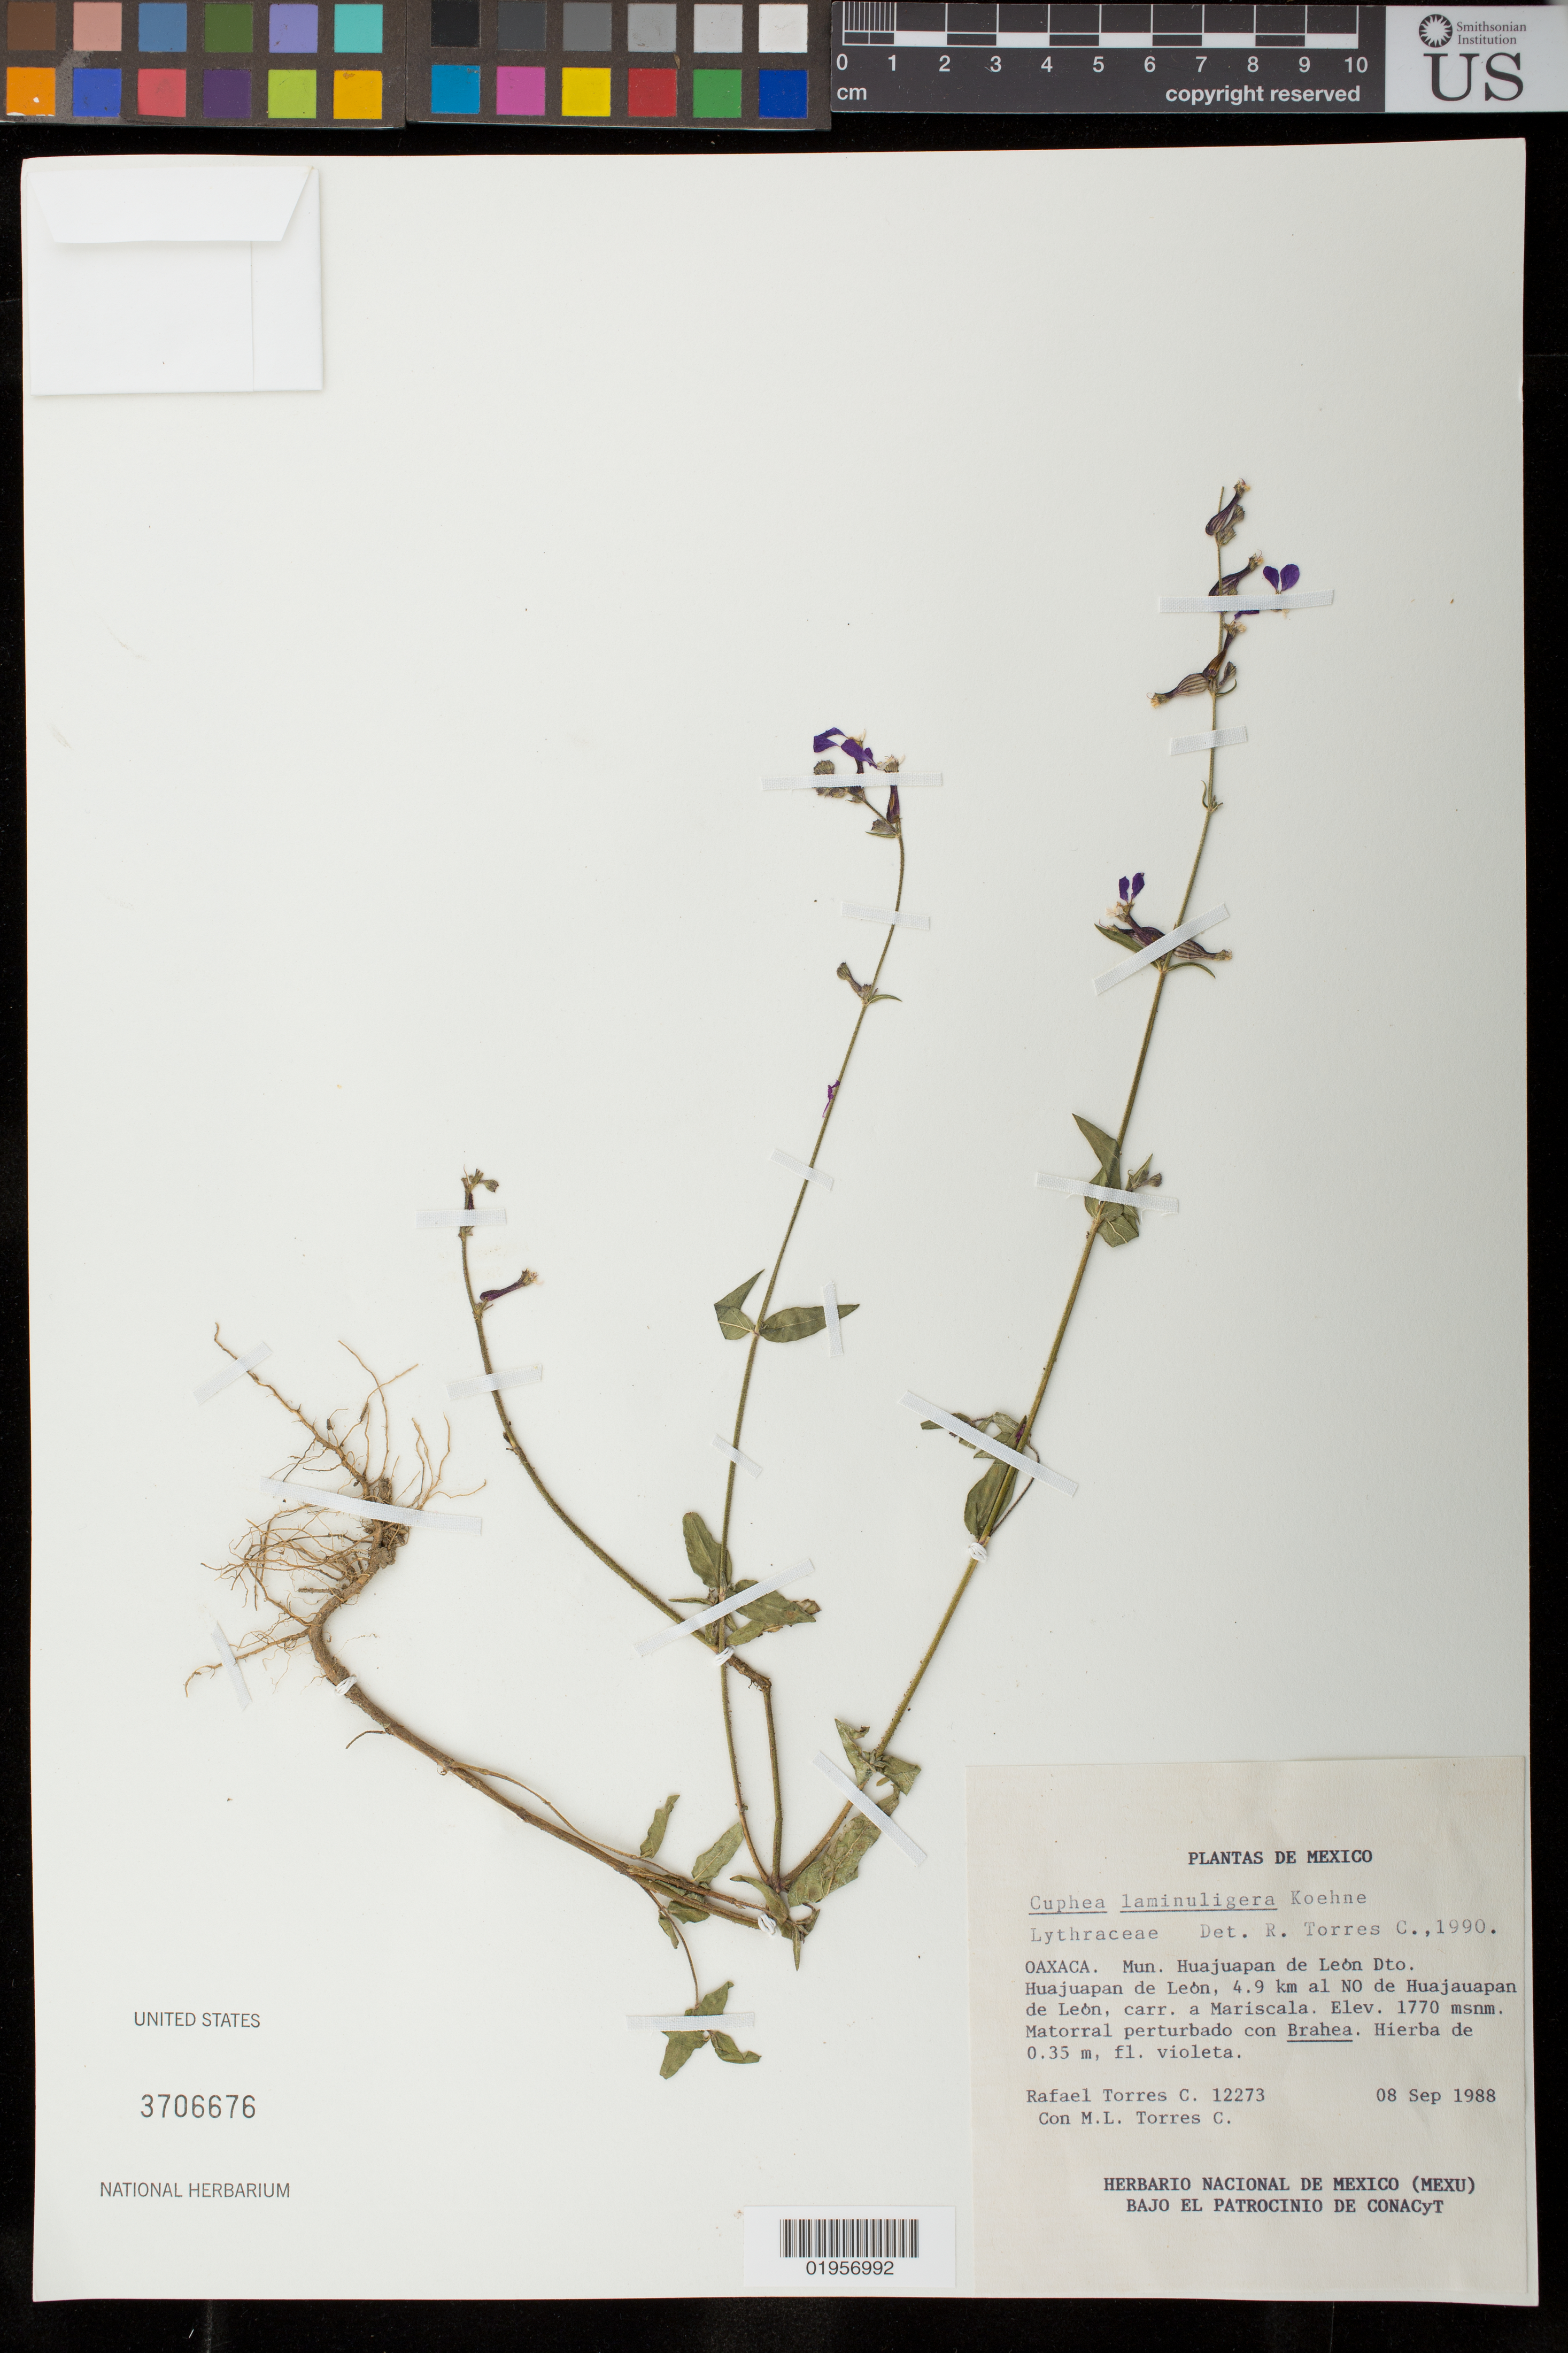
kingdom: Plantae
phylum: Tracheophyta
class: Magnoliopsida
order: Myrtales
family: Lythraceae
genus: Cuphea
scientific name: Cuphea laminuligera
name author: Koehne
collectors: R. A. Torres & M. L. Torres Colin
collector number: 12273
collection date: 1988-09-08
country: Mexico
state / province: Oaxaca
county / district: Huajuapan de Leon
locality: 4.9 km al NO de Huajaupan de Leon, carr a Mariscala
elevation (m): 1770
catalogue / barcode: US 3706676